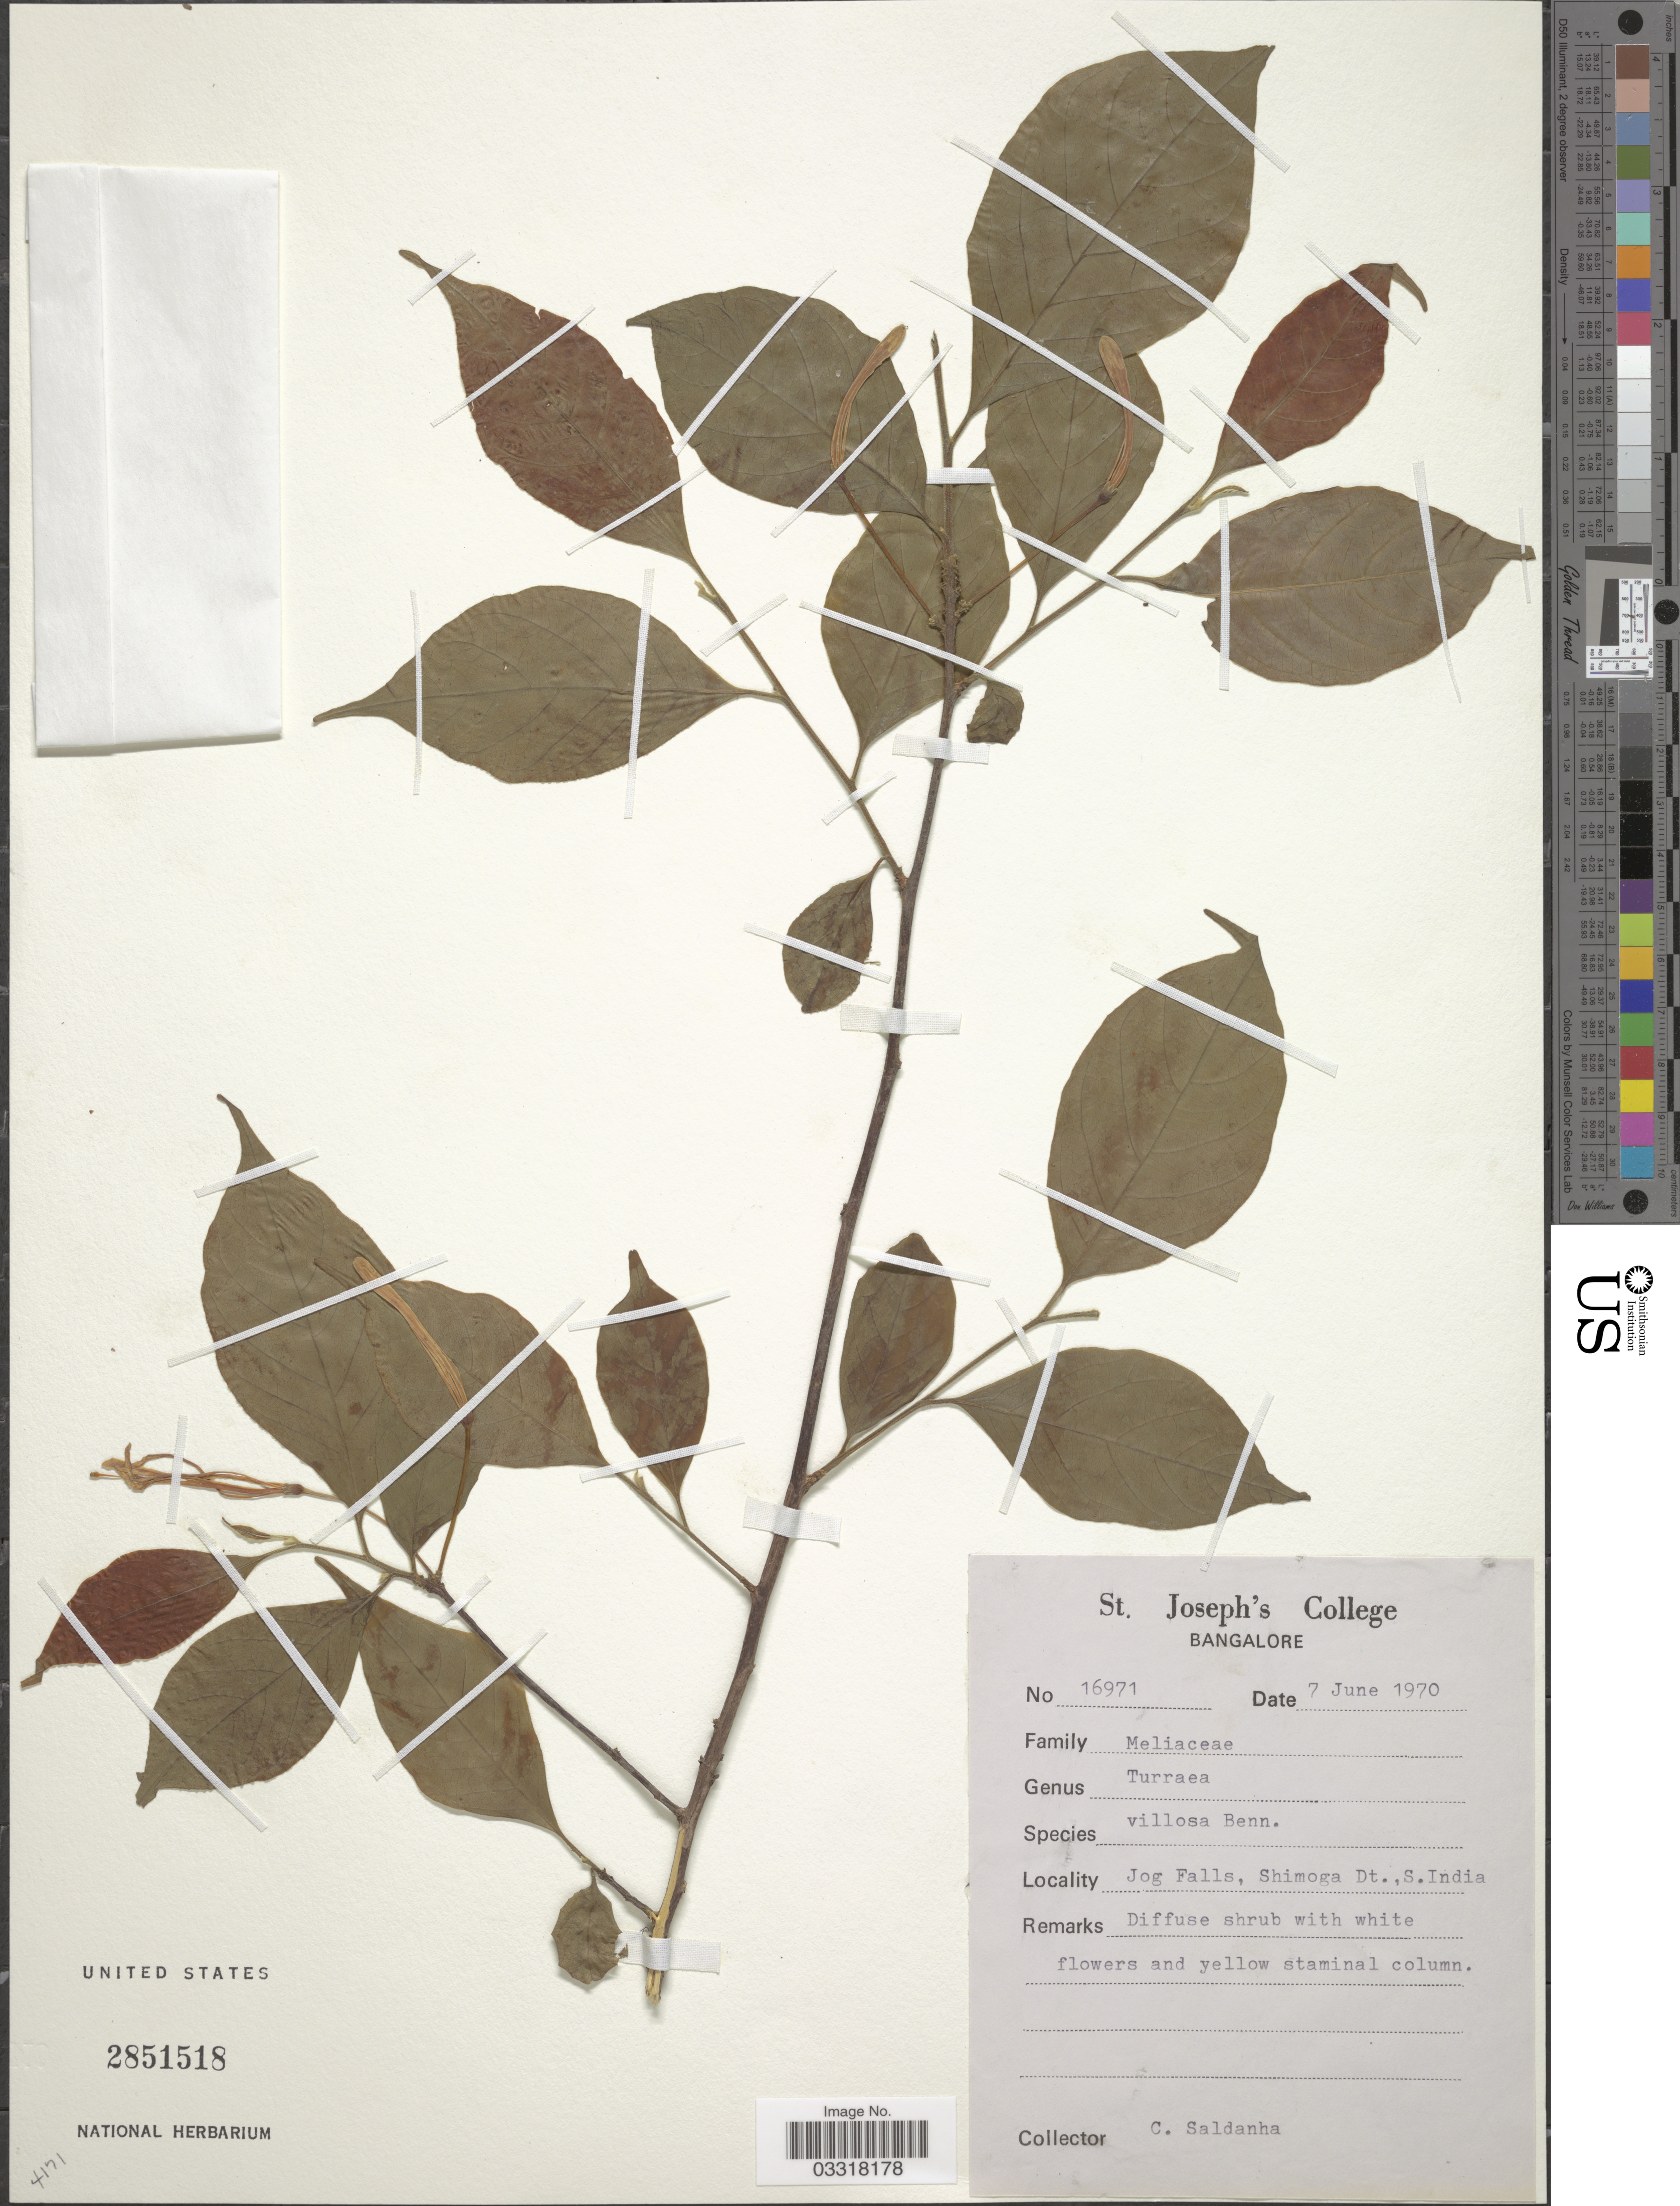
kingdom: Plantae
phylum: Tracheophyta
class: Magnoliopsida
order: Sapindales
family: Meliaceae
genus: Turraea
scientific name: Turraea sp.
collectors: C. Saldanha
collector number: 16971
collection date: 1970-06-07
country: India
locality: Jog Falls, Shimoga Dt., S. India.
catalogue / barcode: US 2851518